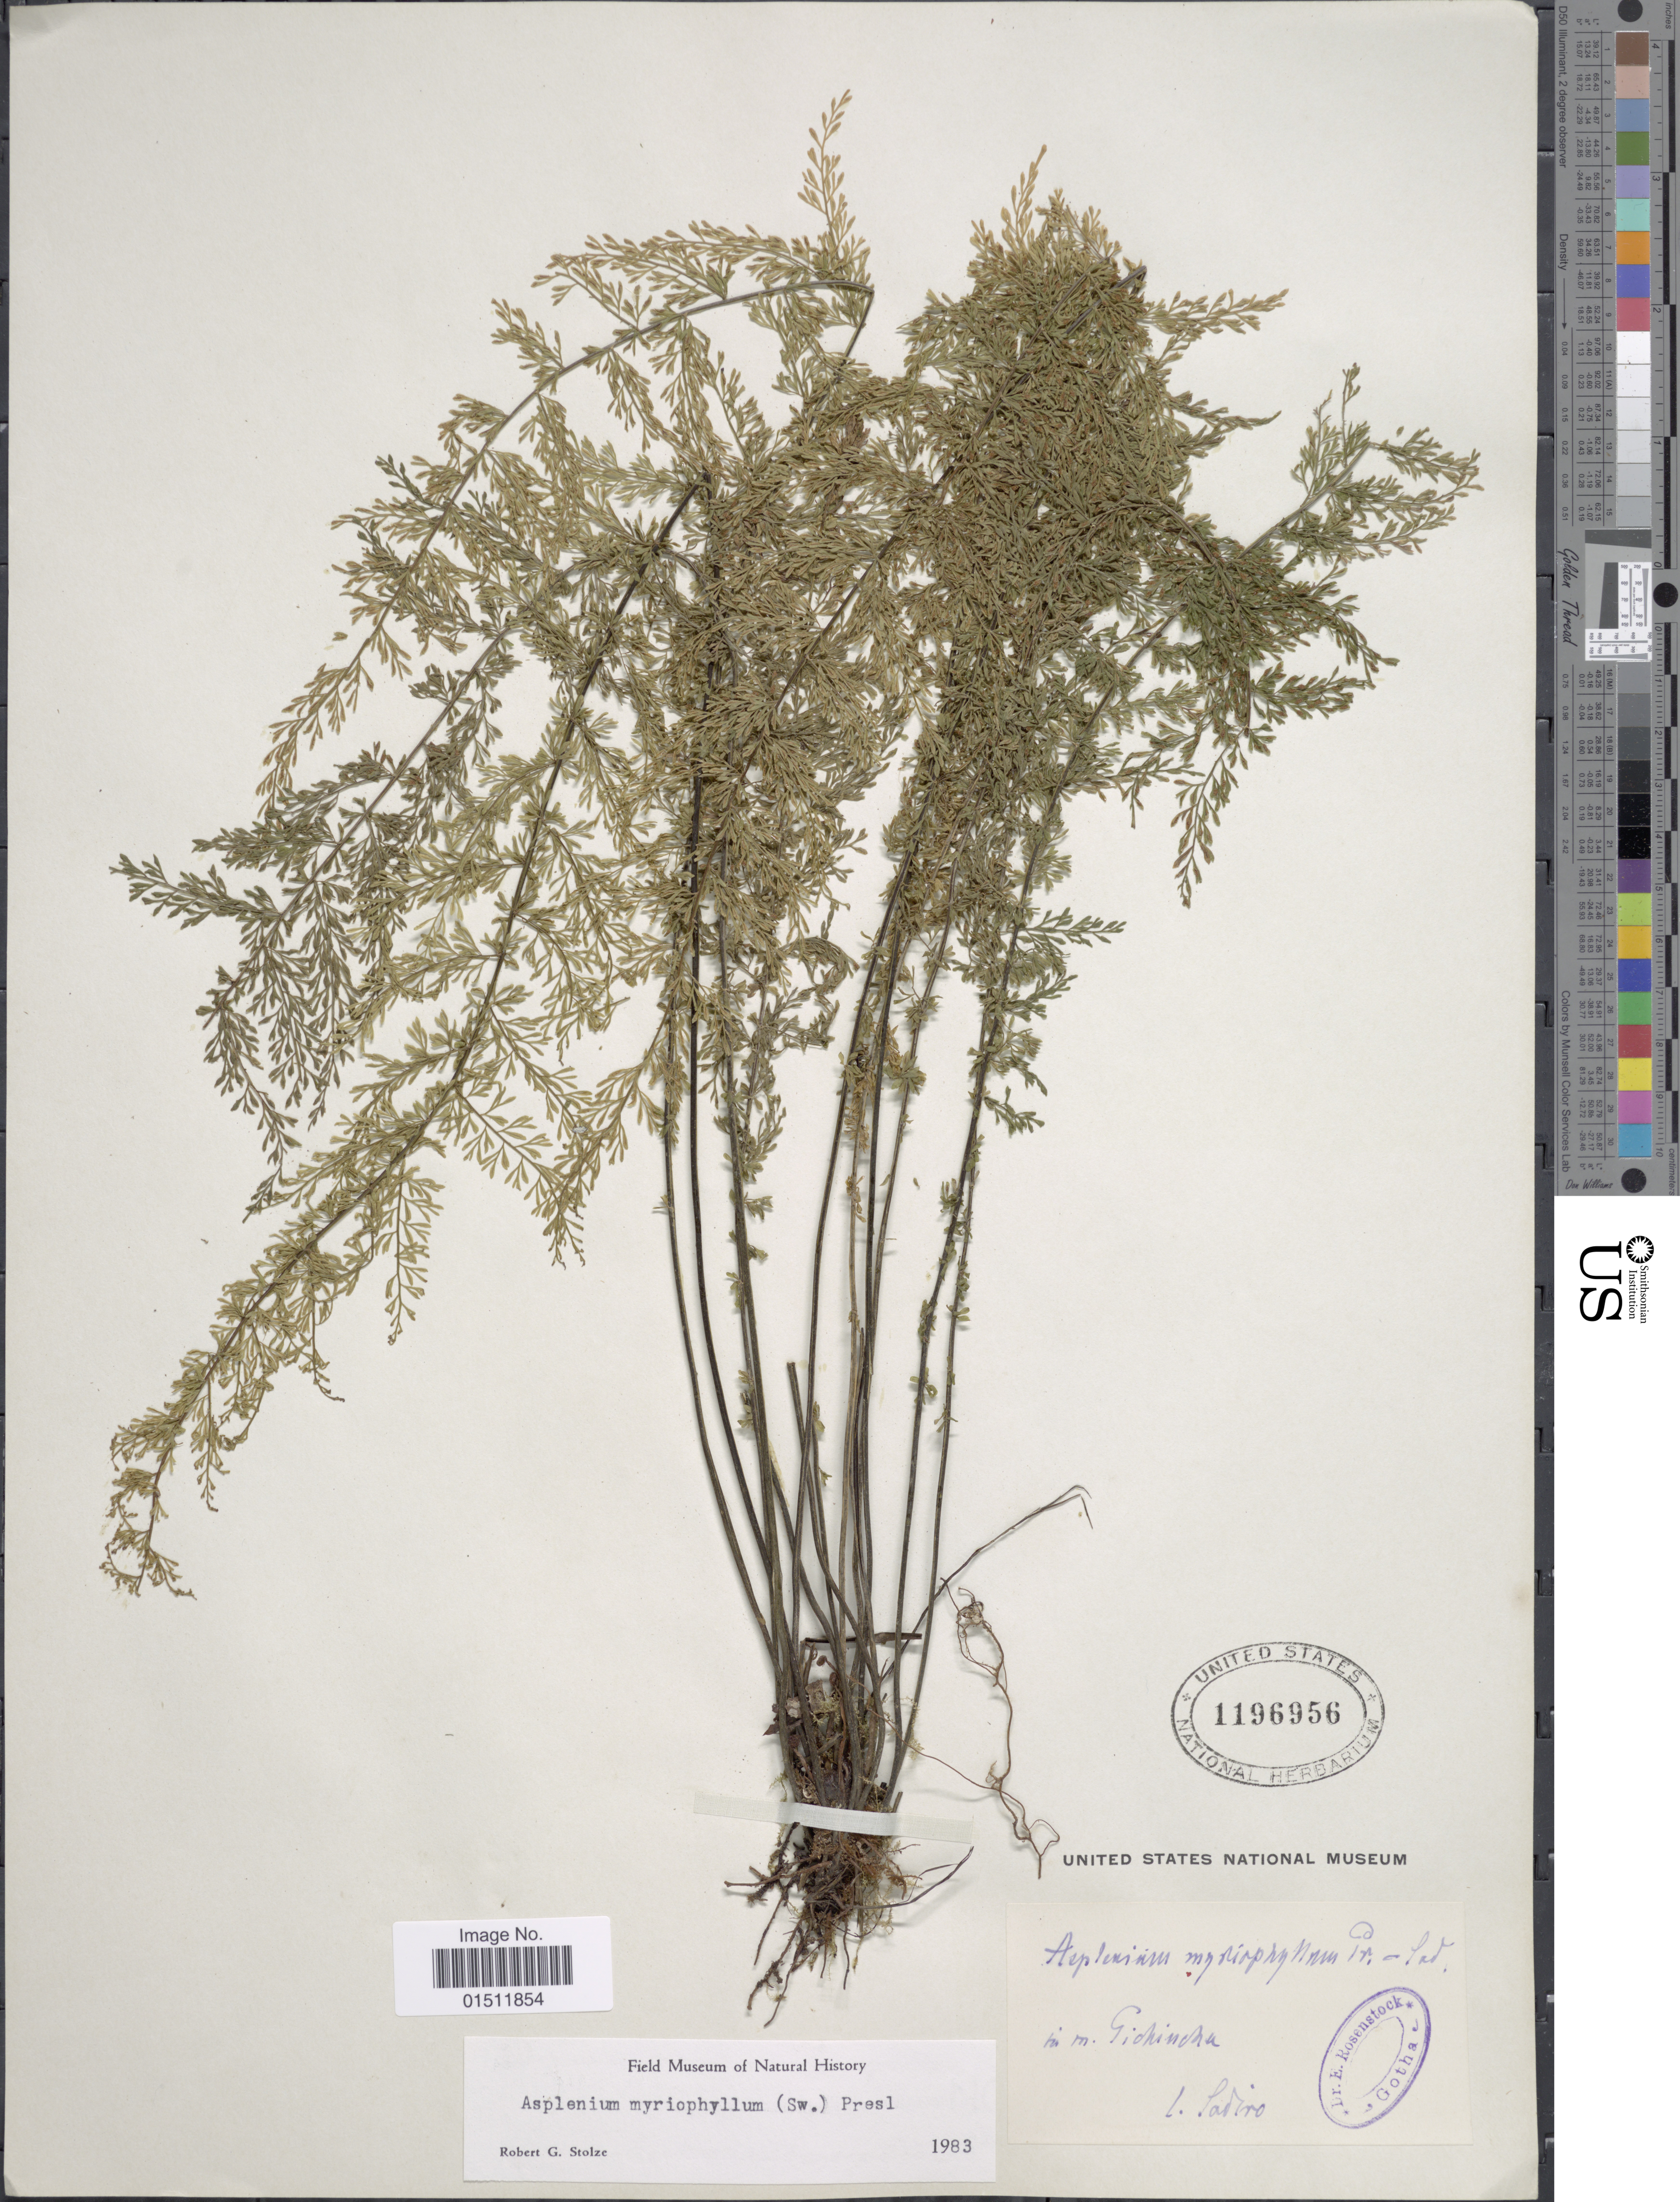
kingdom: Plantae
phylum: Tracheophyta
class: Polypodiopsida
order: Polypodiales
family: Aspleniaceae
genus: Asplenium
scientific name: Asplenium myriophyllum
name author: (Sw.) C. Presl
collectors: Sodiro, --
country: Ecuador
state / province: Pichincha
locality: In m. Pichincha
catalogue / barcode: US 1196956